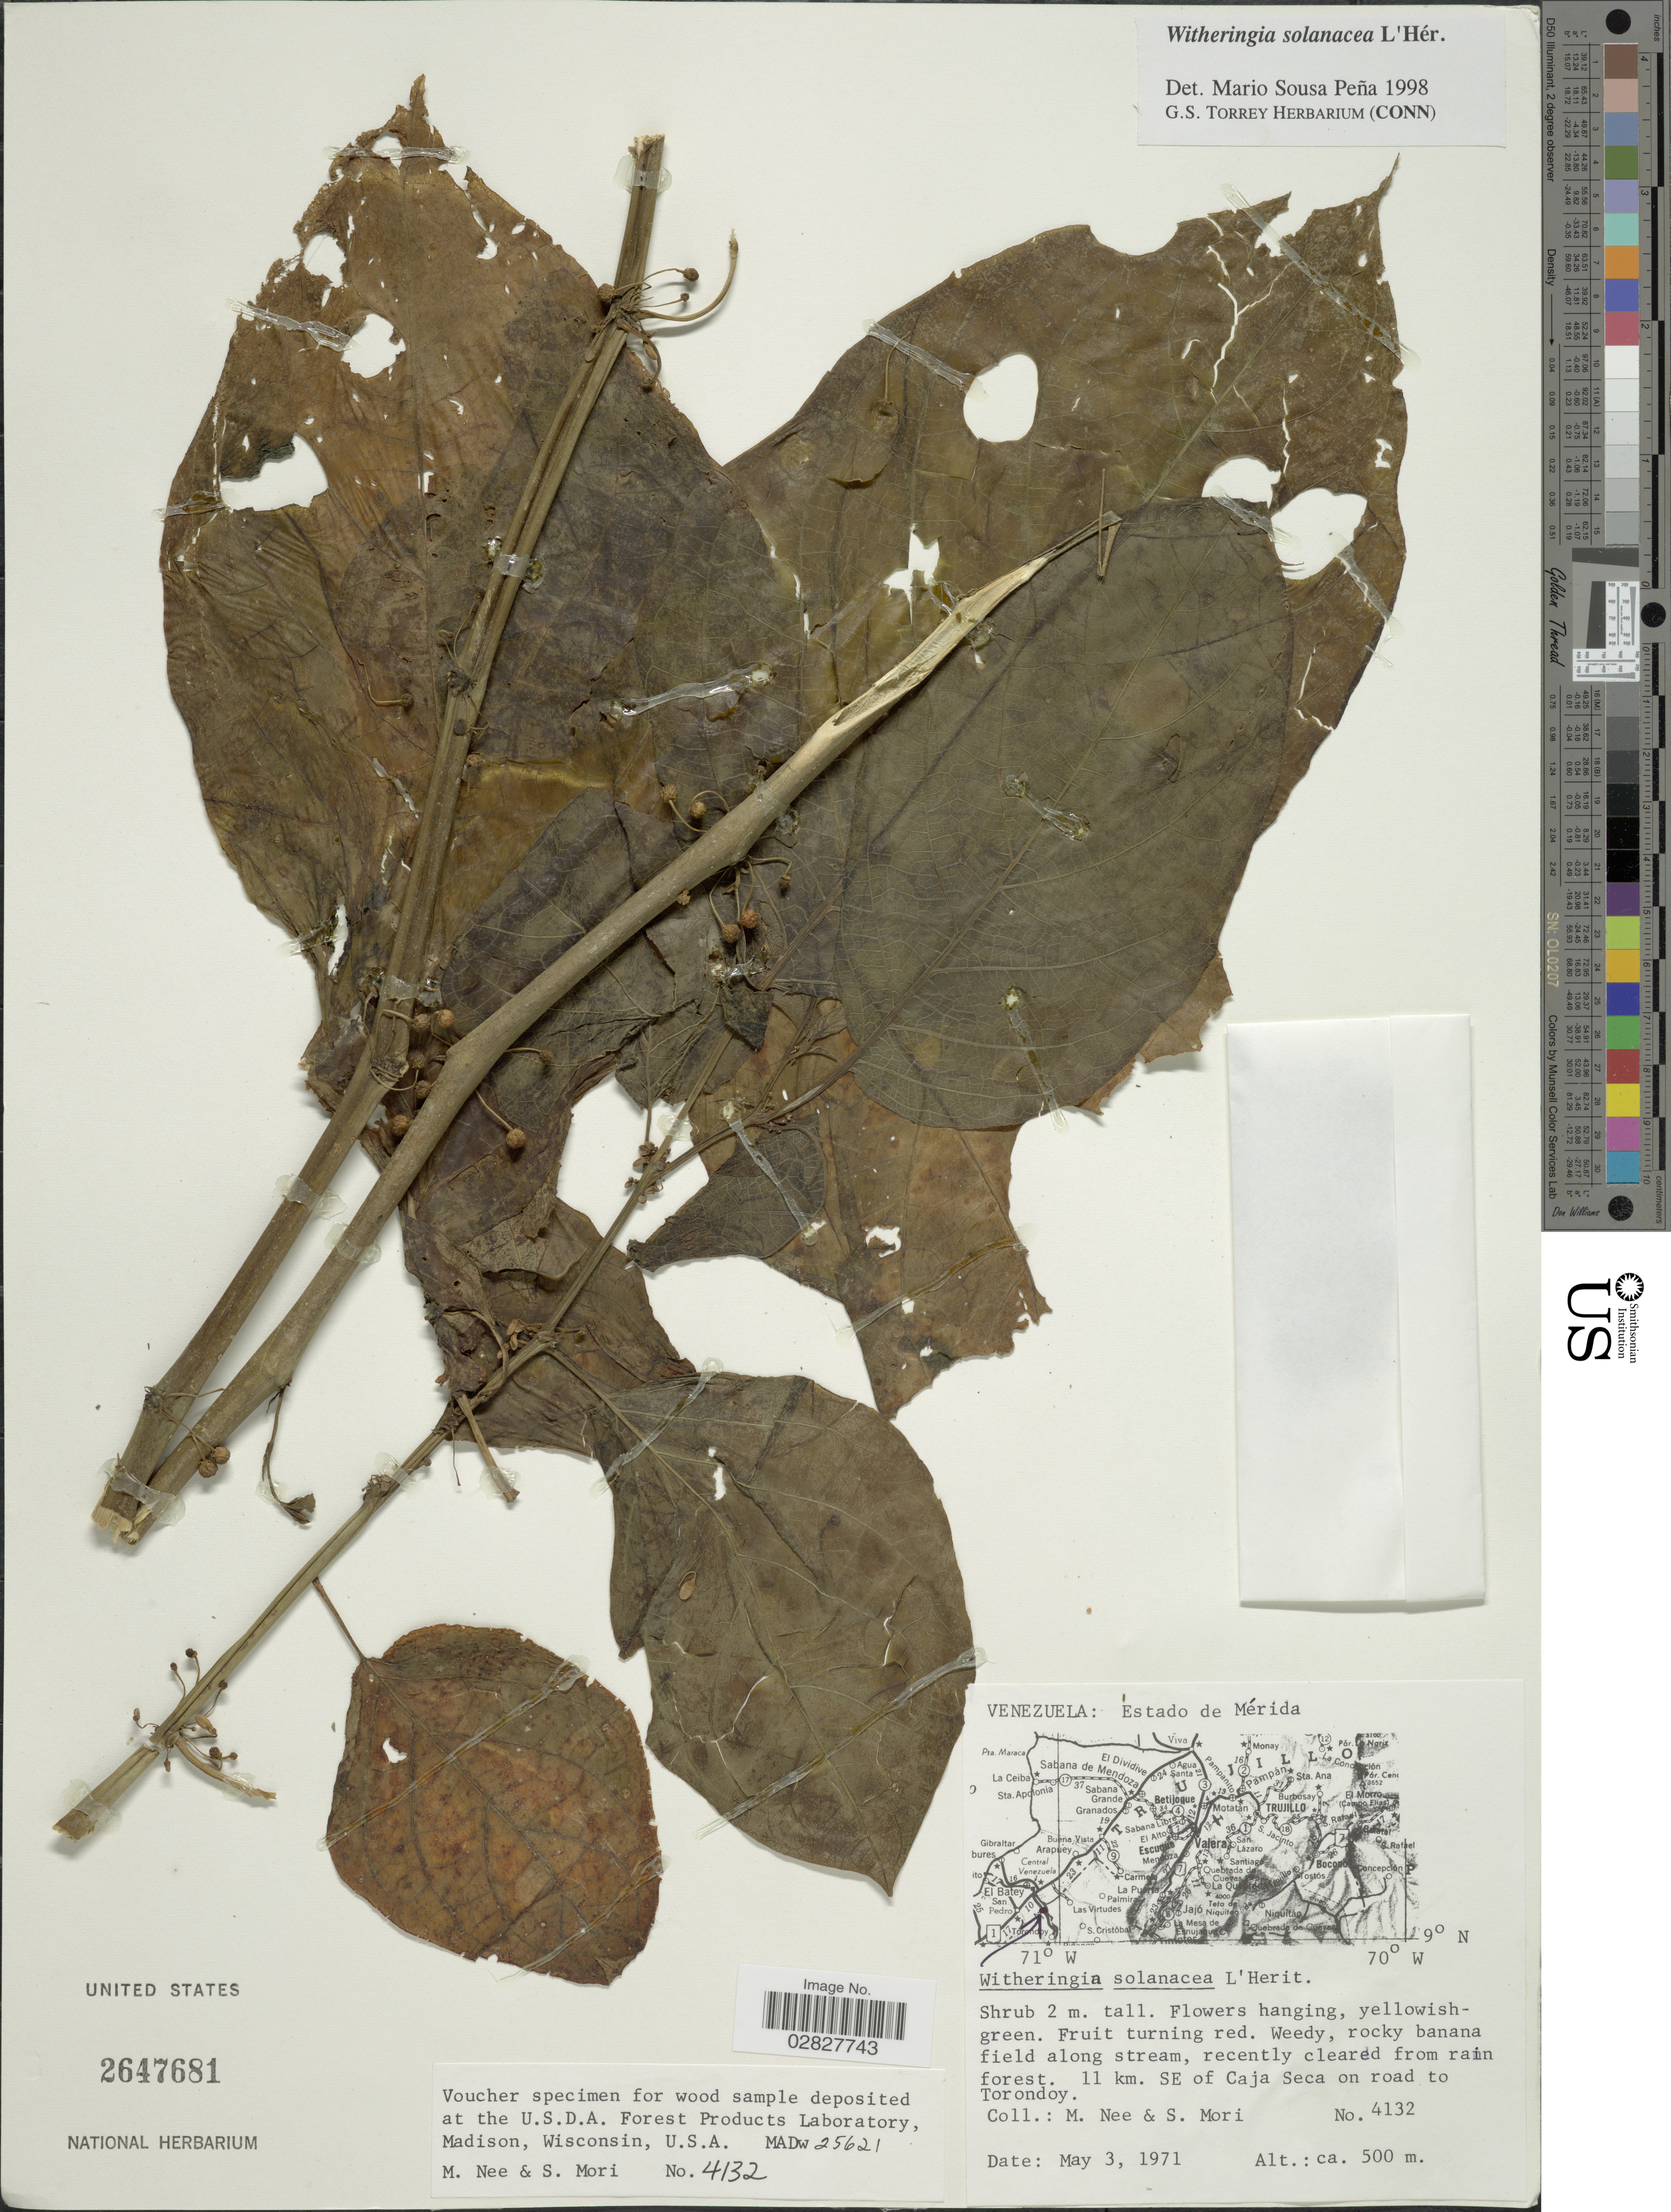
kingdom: Plantae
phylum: Tracheophyta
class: Magnoliopsida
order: Solanales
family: Solanaceae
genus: Witheringia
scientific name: Witheringia solanacea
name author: L'Hér.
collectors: M. Nee & S. Mori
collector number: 4132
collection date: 1971-05-03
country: Venezuela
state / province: Mérida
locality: Weedy, rocky banana field along strean, recently cleared from rain forest. 11 km. SE of Caja Seca on road to Torondoy.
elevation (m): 500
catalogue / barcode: US 2647681